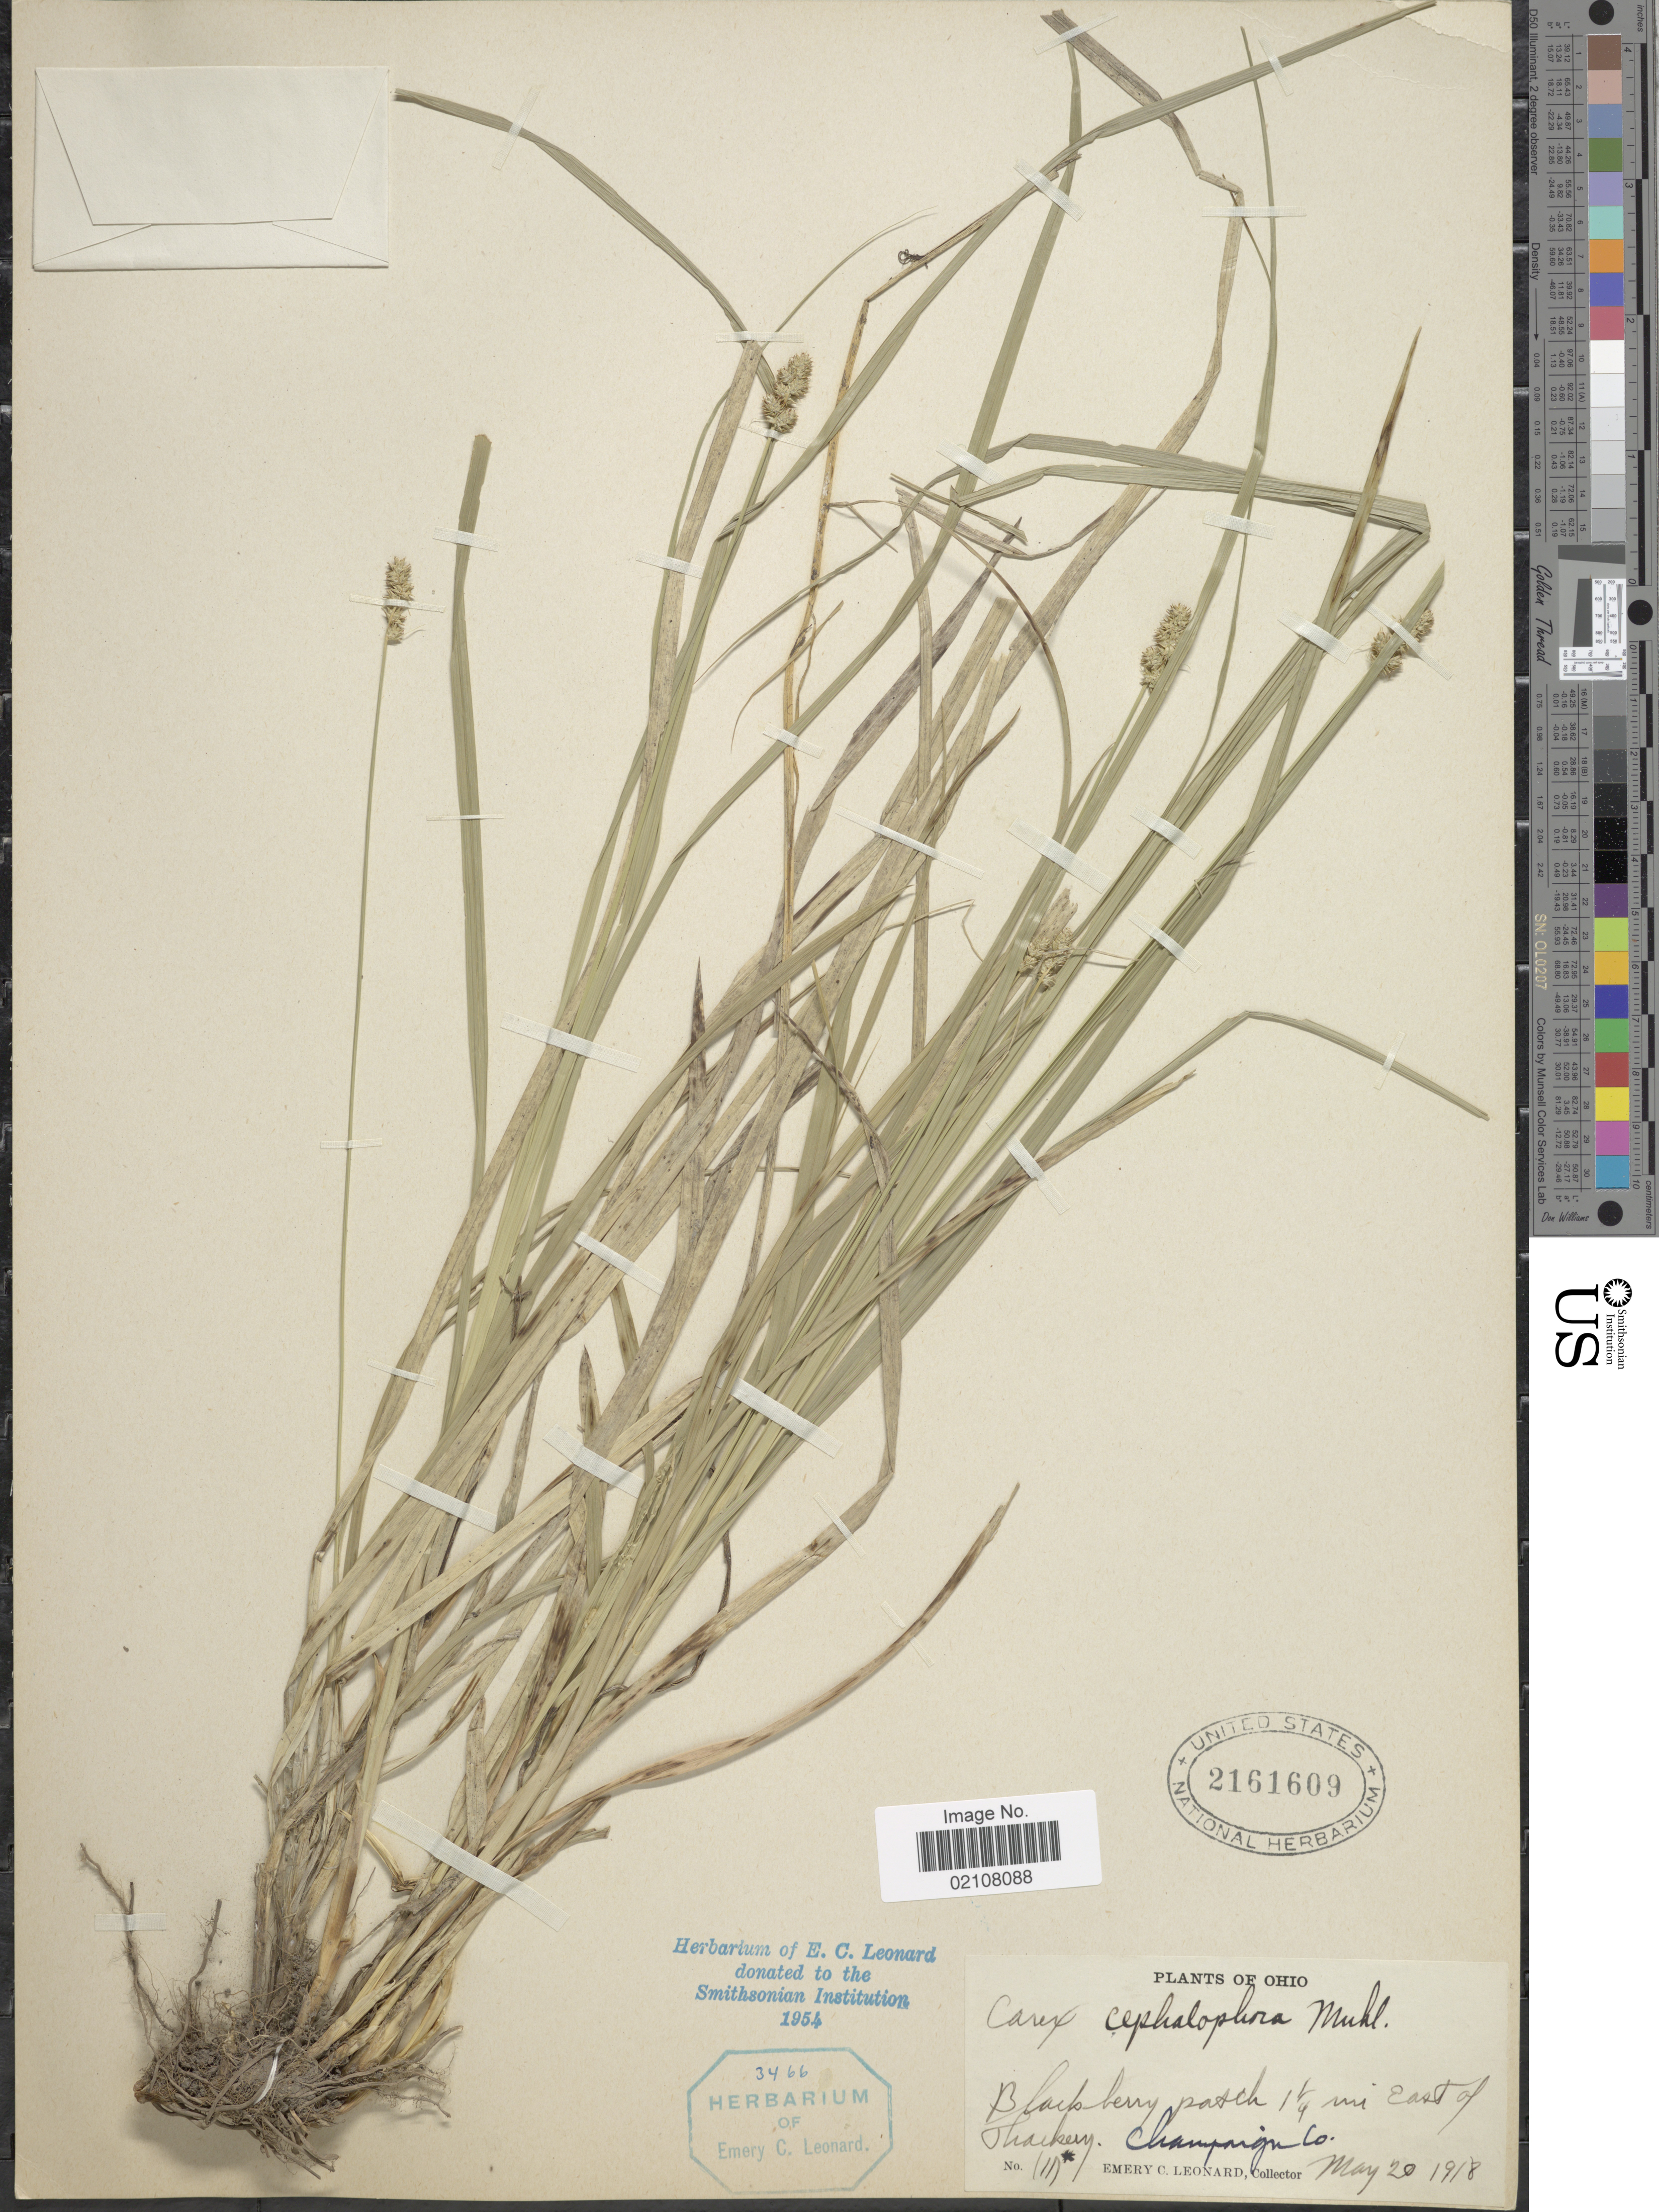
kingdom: Plantae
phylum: Tracheophyta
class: Liliopsida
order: Poales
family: Cyperaceae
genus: Carex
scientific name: Carex cephalophora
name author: Muhl. ex Willd.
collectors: E. C. Leonard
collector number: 117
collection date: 1918-05-20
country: United States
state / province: Ohio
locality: Blackberry patch 1 1/4 mi East of Tackery, Champaign Co.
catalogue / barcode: US 2161609